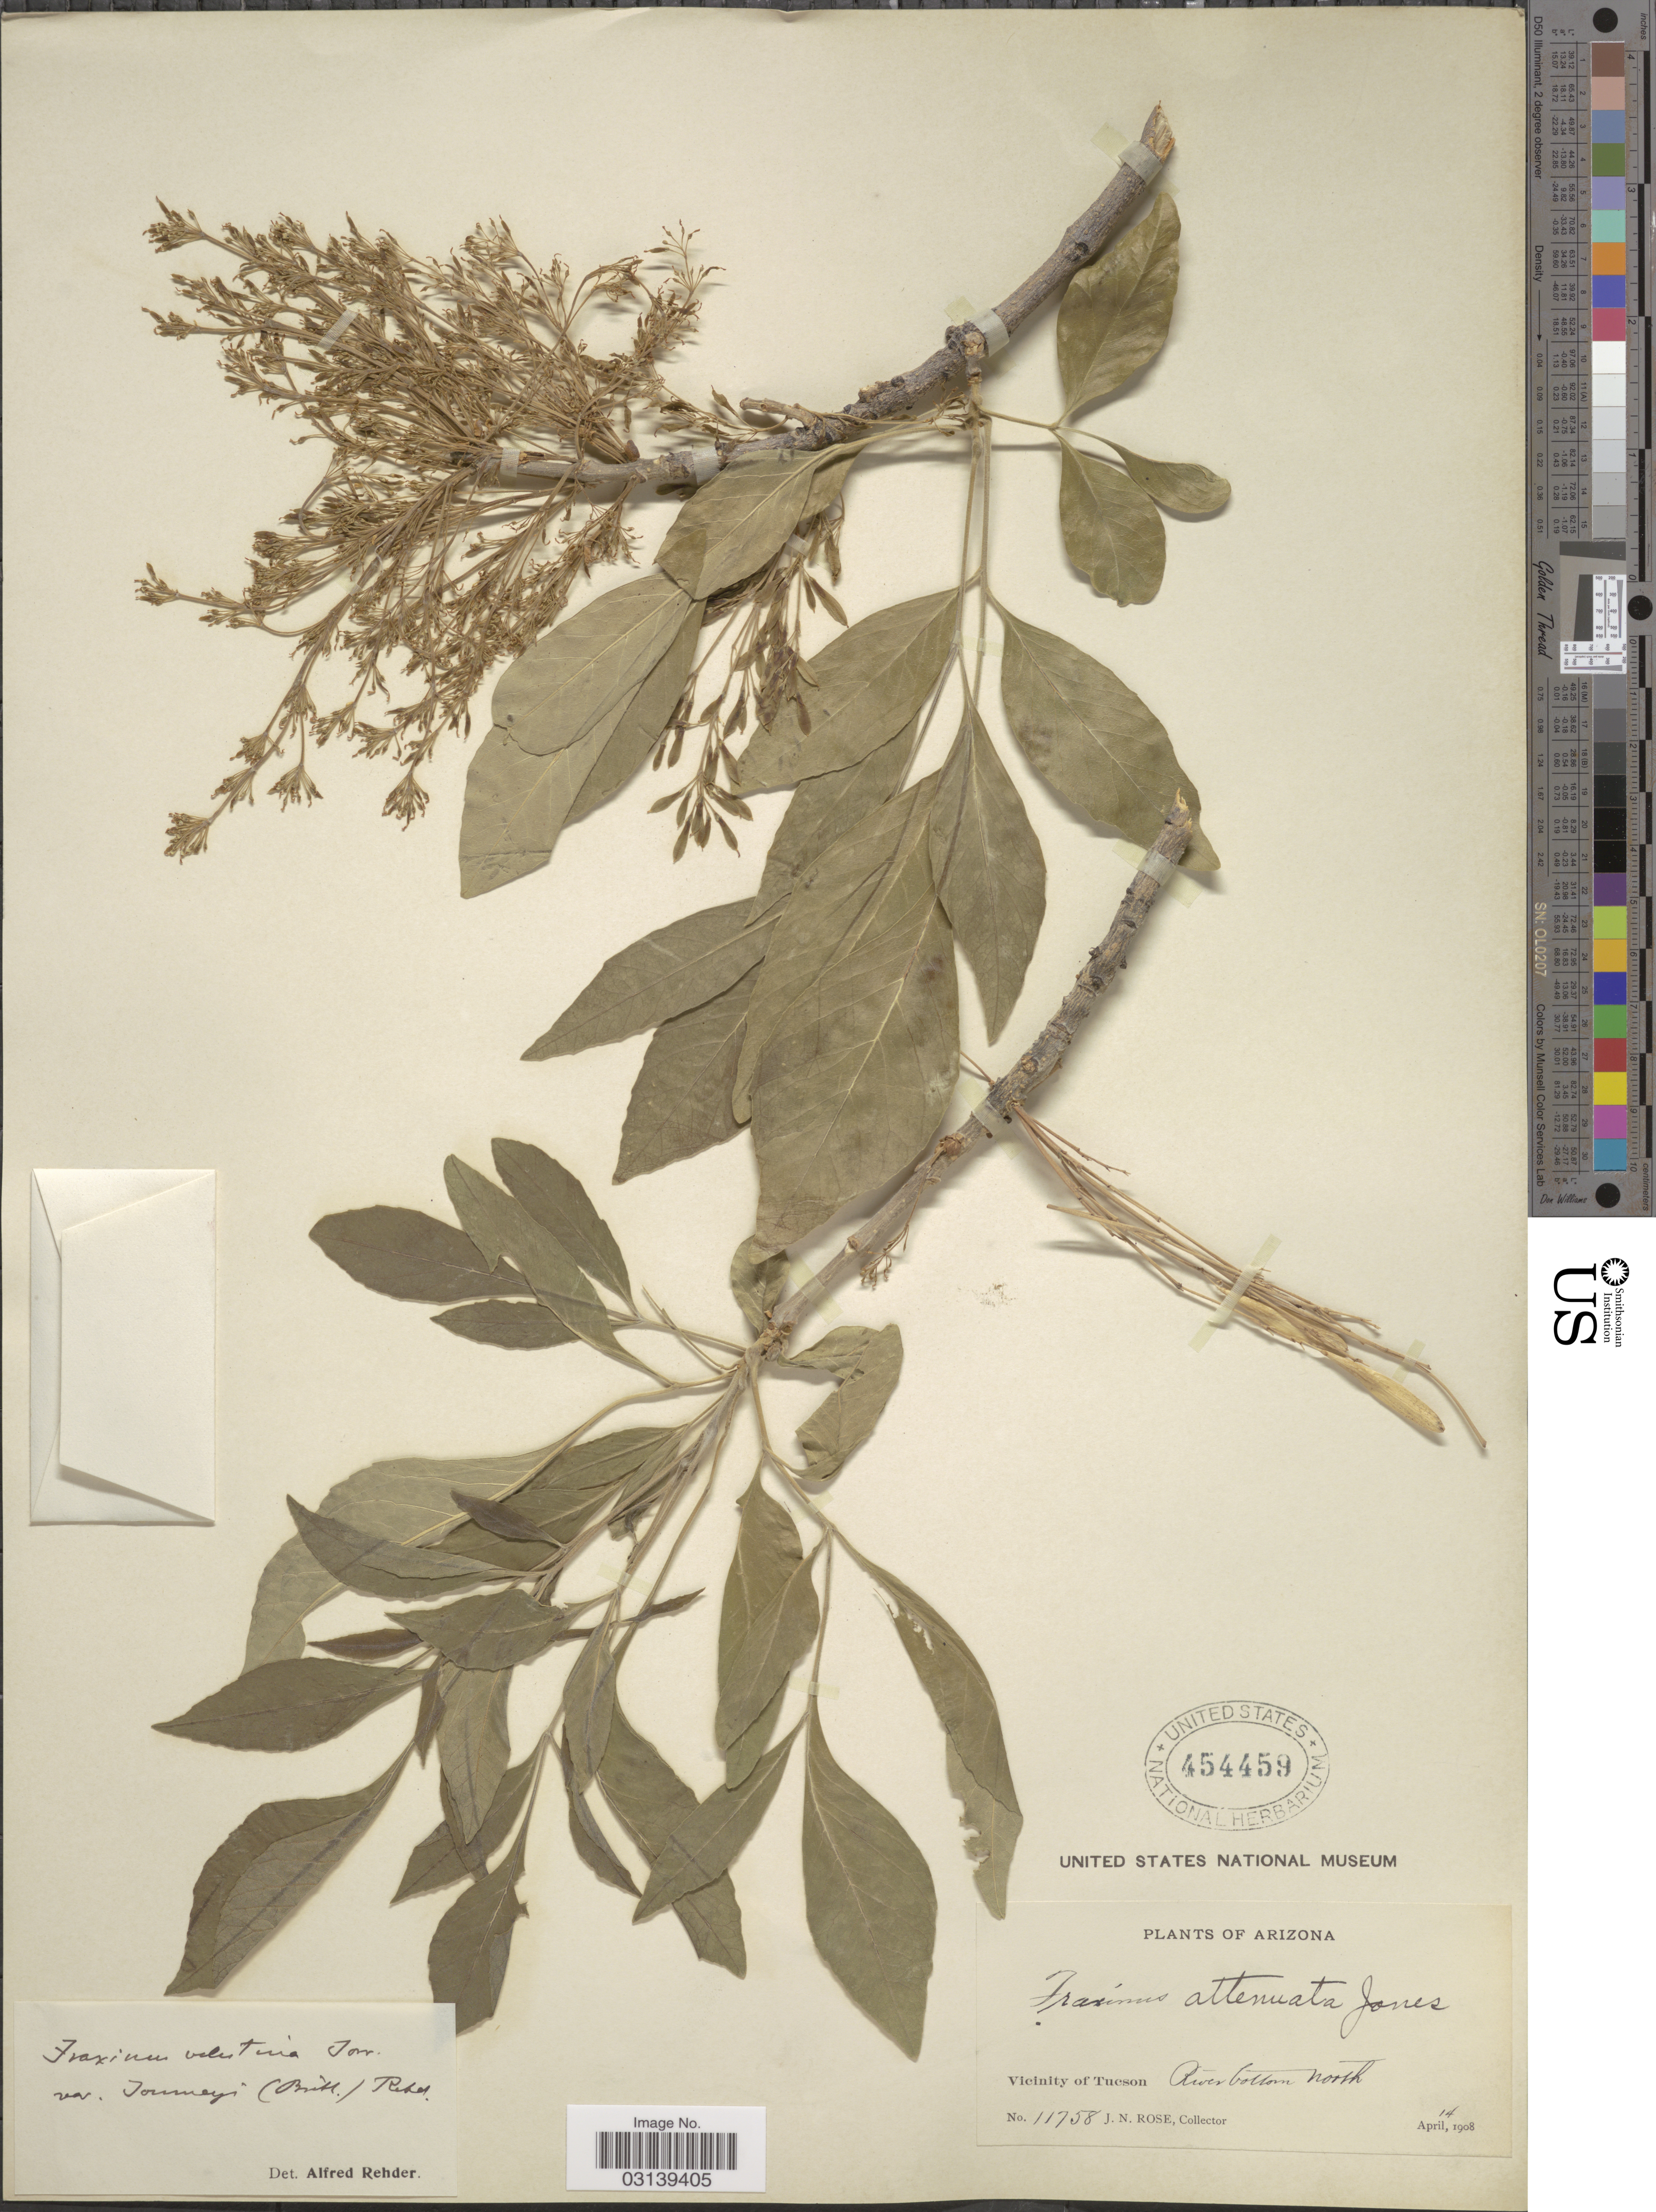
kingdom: Plantae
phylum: Tracheophyta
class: Magnoliopsida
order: Lamiales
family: Oleaceae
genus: Fraxinus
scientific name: Fraxinus velutina var. toumeyi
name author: (Britton) Rehder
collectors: J. N. Rose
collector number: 11758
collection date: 1908-04-14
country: United States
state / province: Arizona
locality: Vicinity of Tucson, River bottom north.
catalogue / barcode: US 454459